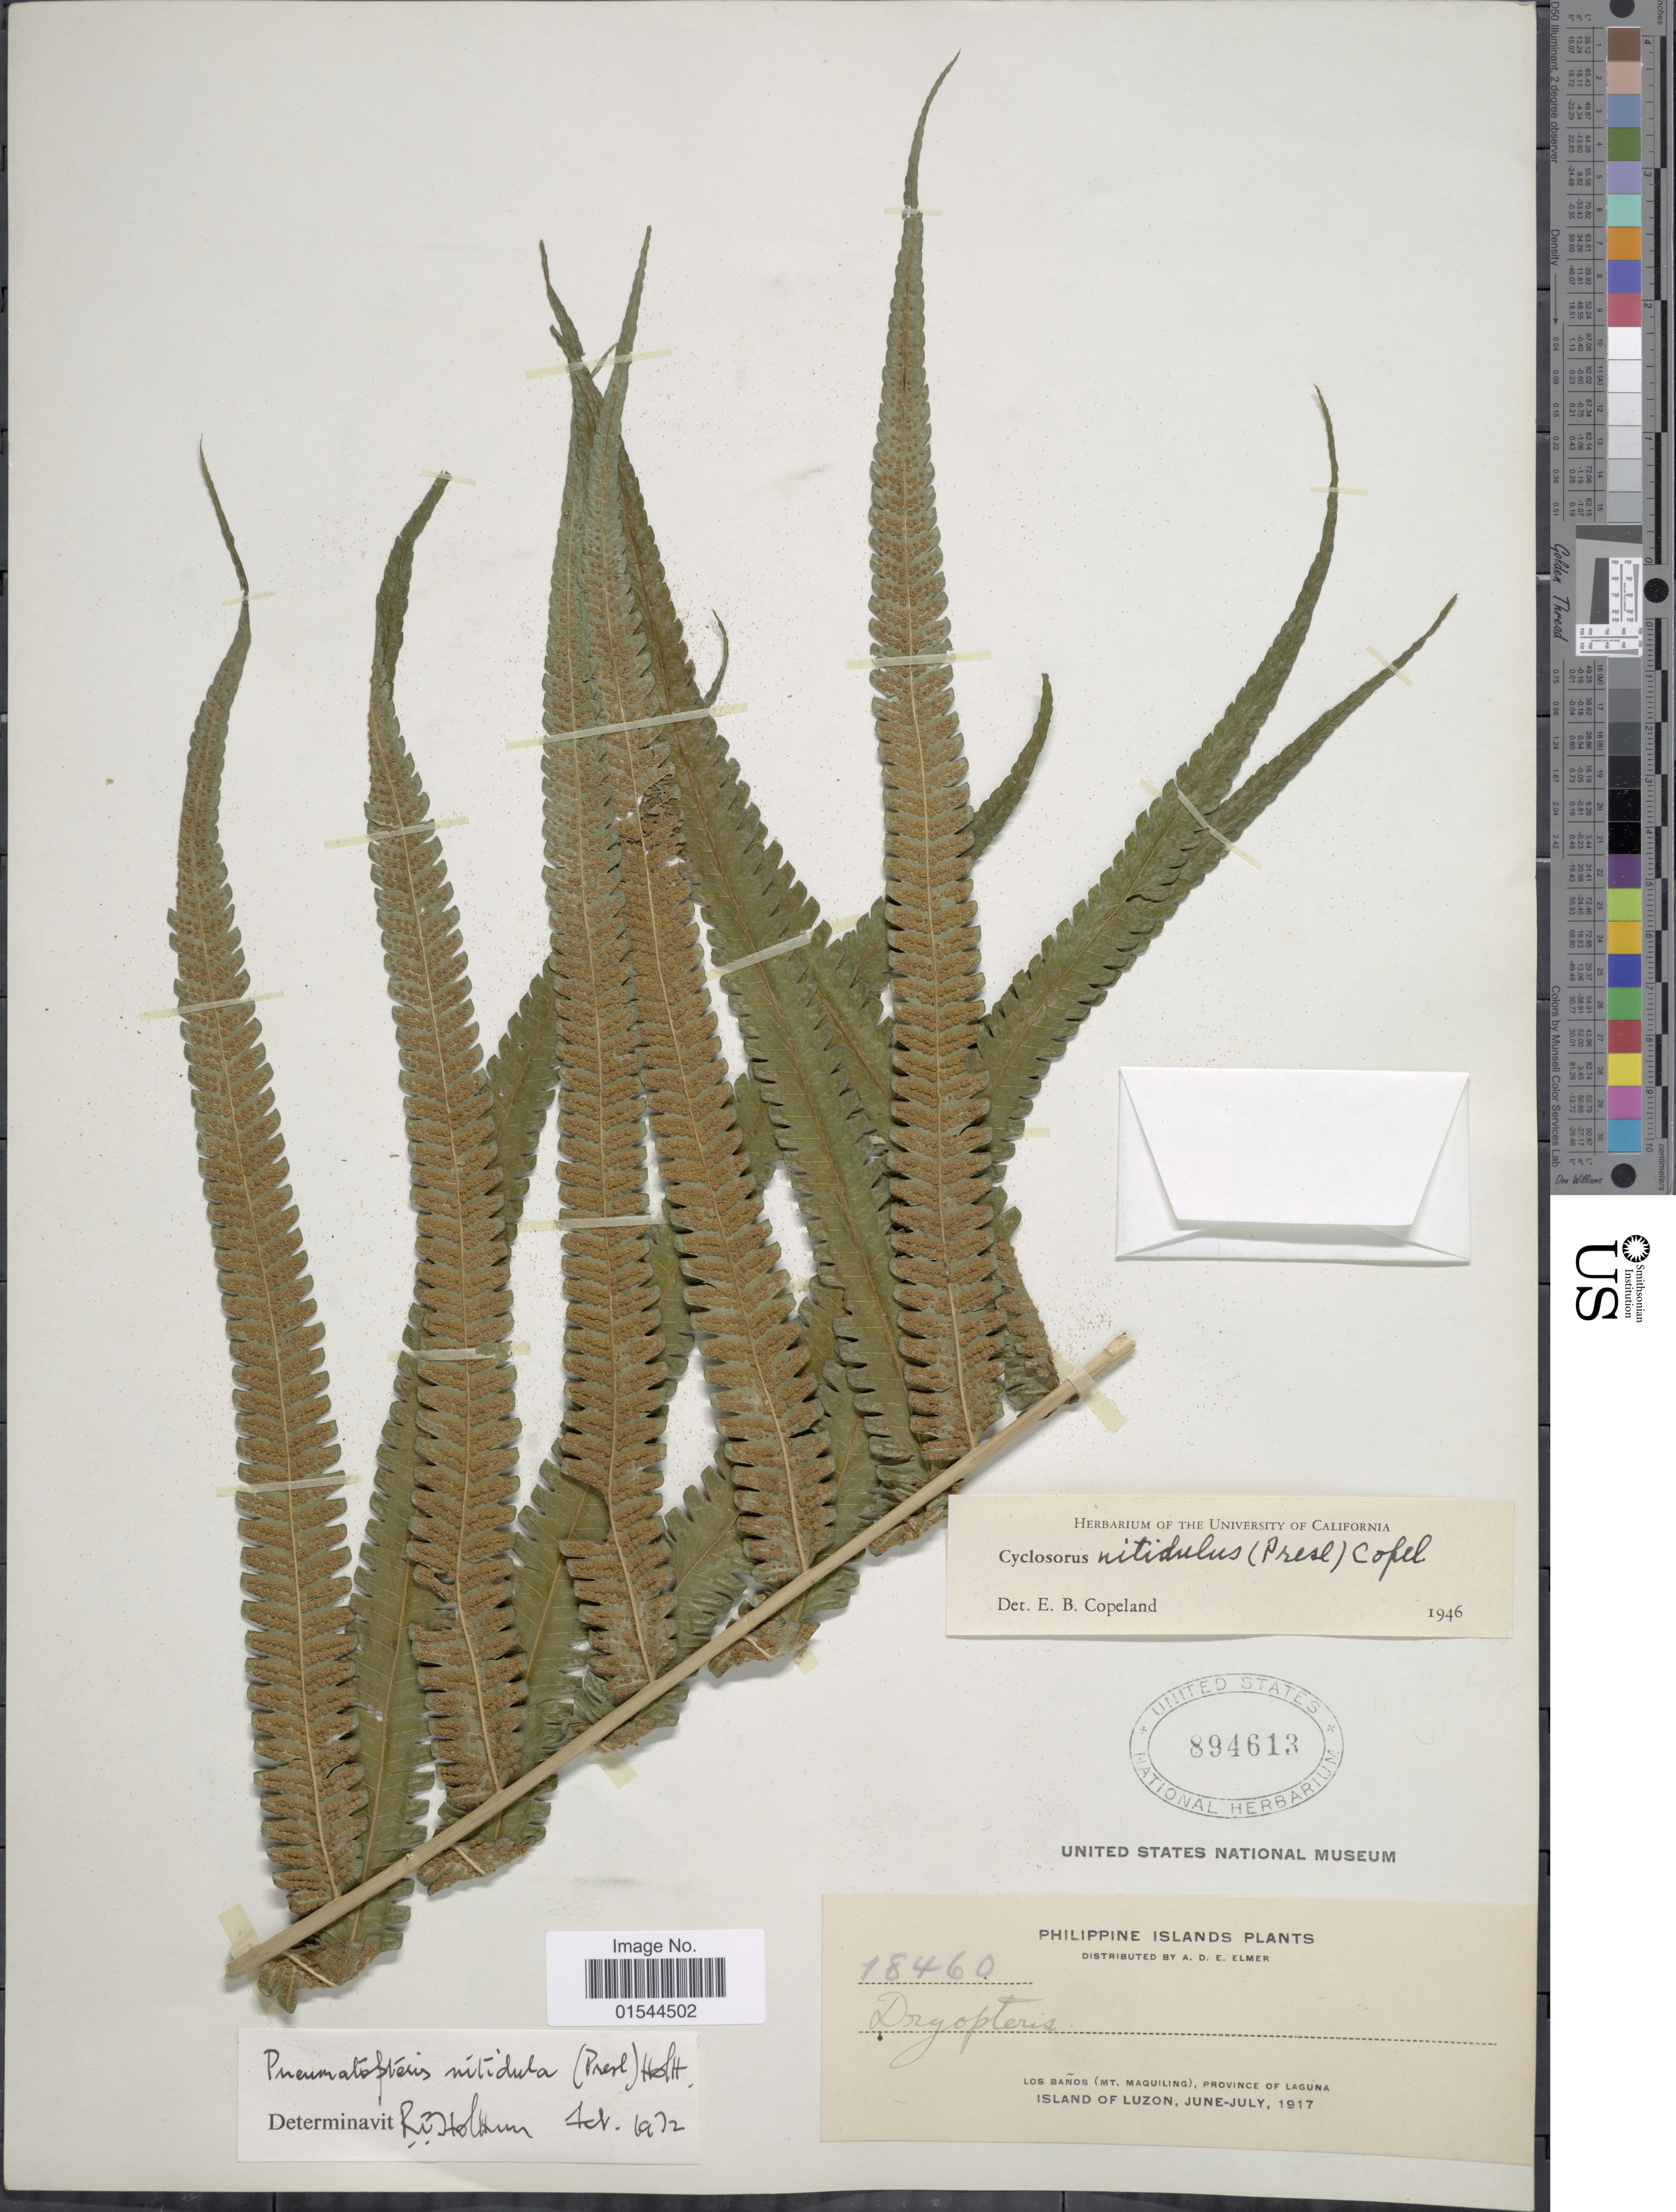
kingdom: Plantae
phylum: Tracheophyta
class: Polypodiopsida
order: Polypodiales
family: Thelypteridaceae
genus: Pneumatopteris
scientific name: Pneumatopteris nitidula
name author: (C. Presl) Holttum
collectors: A. D. E. Elmer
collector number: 18460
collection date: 1917-06/1917-07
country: Philippines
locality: Philippine Islands, Los Banos (Mt. Maquiling), Province of Laguna, Island of Luzon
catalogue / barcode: US 894613